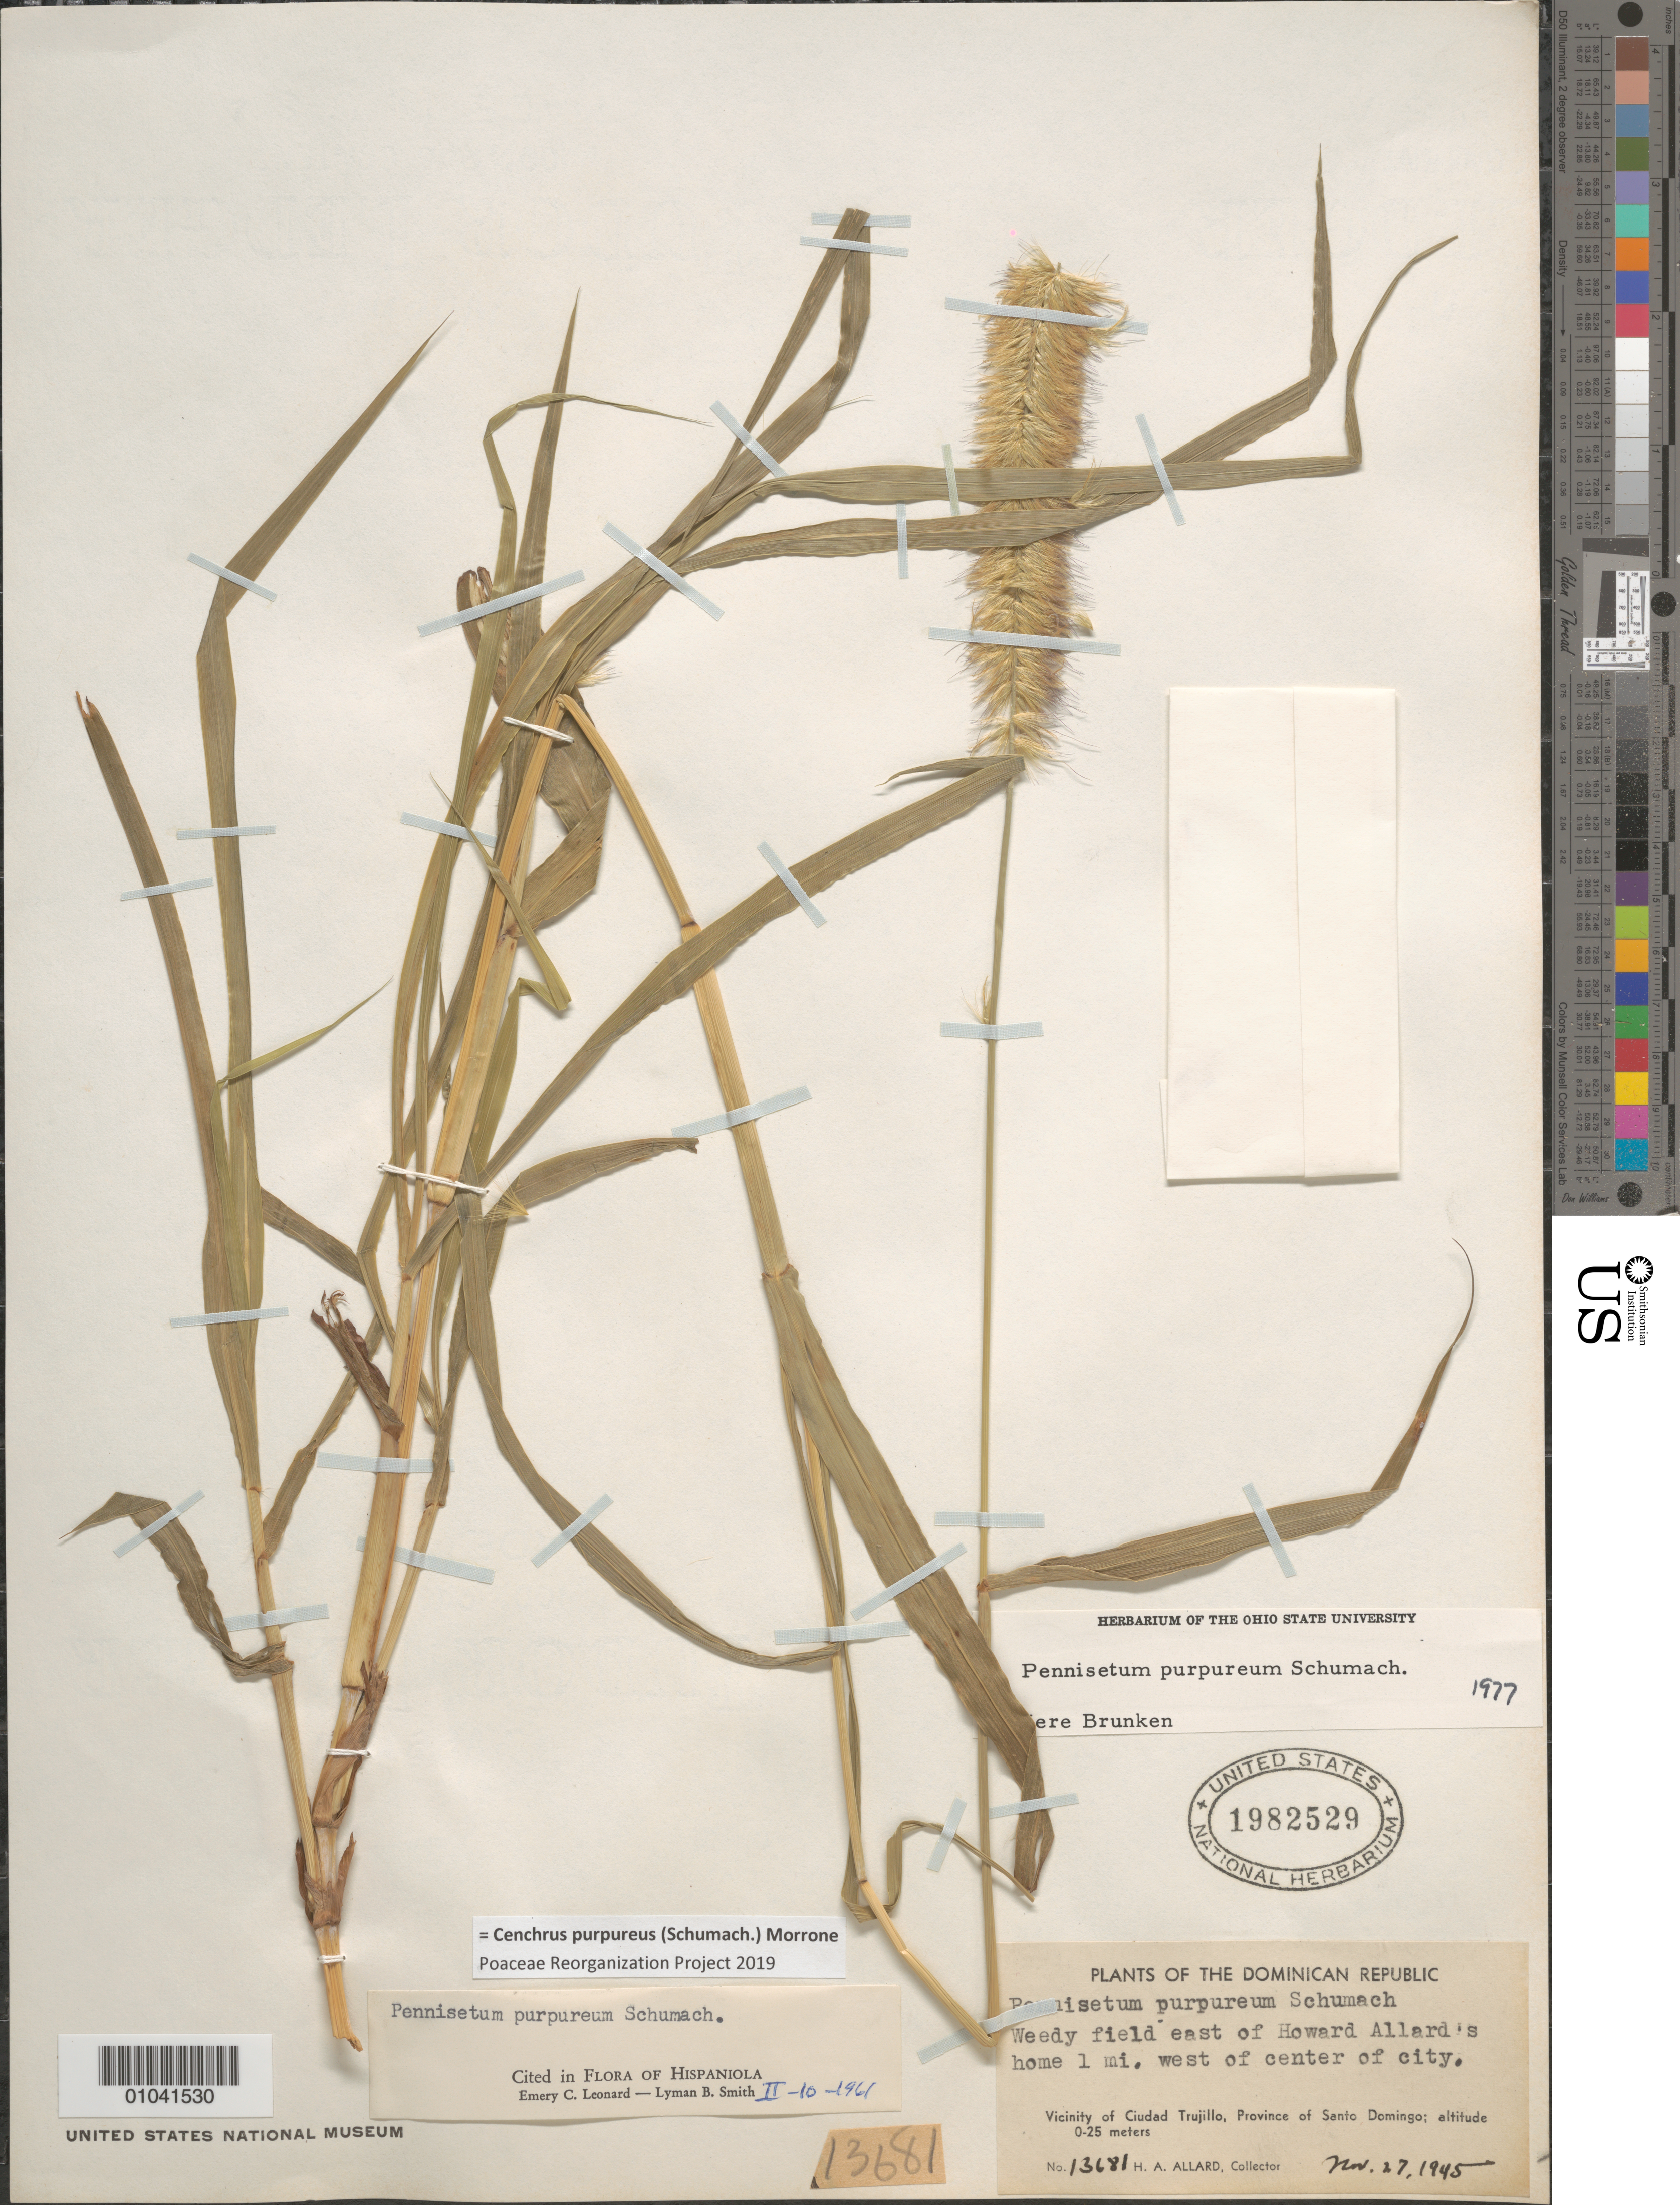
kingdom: Plantae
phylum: Tracheophyta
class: Liliopsida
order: Poales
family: Poaceae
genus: Cenchrus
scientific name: Cenchrus purpureus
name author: (Schumach.) Morrone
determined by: Poaceae Reorganization Project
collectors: H. A. Allard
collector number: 13681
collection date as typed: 27 Nov 1945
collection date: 1945-11-27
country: Dominican Republic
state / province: Distrito Nacional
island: Hispaniola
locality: Vicinity of Ciudad Trujillo, Province of Santo Domingo, E of Howard Allard's home, 1 mile W of center of city.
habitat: weedy field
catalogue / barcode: US 1982529